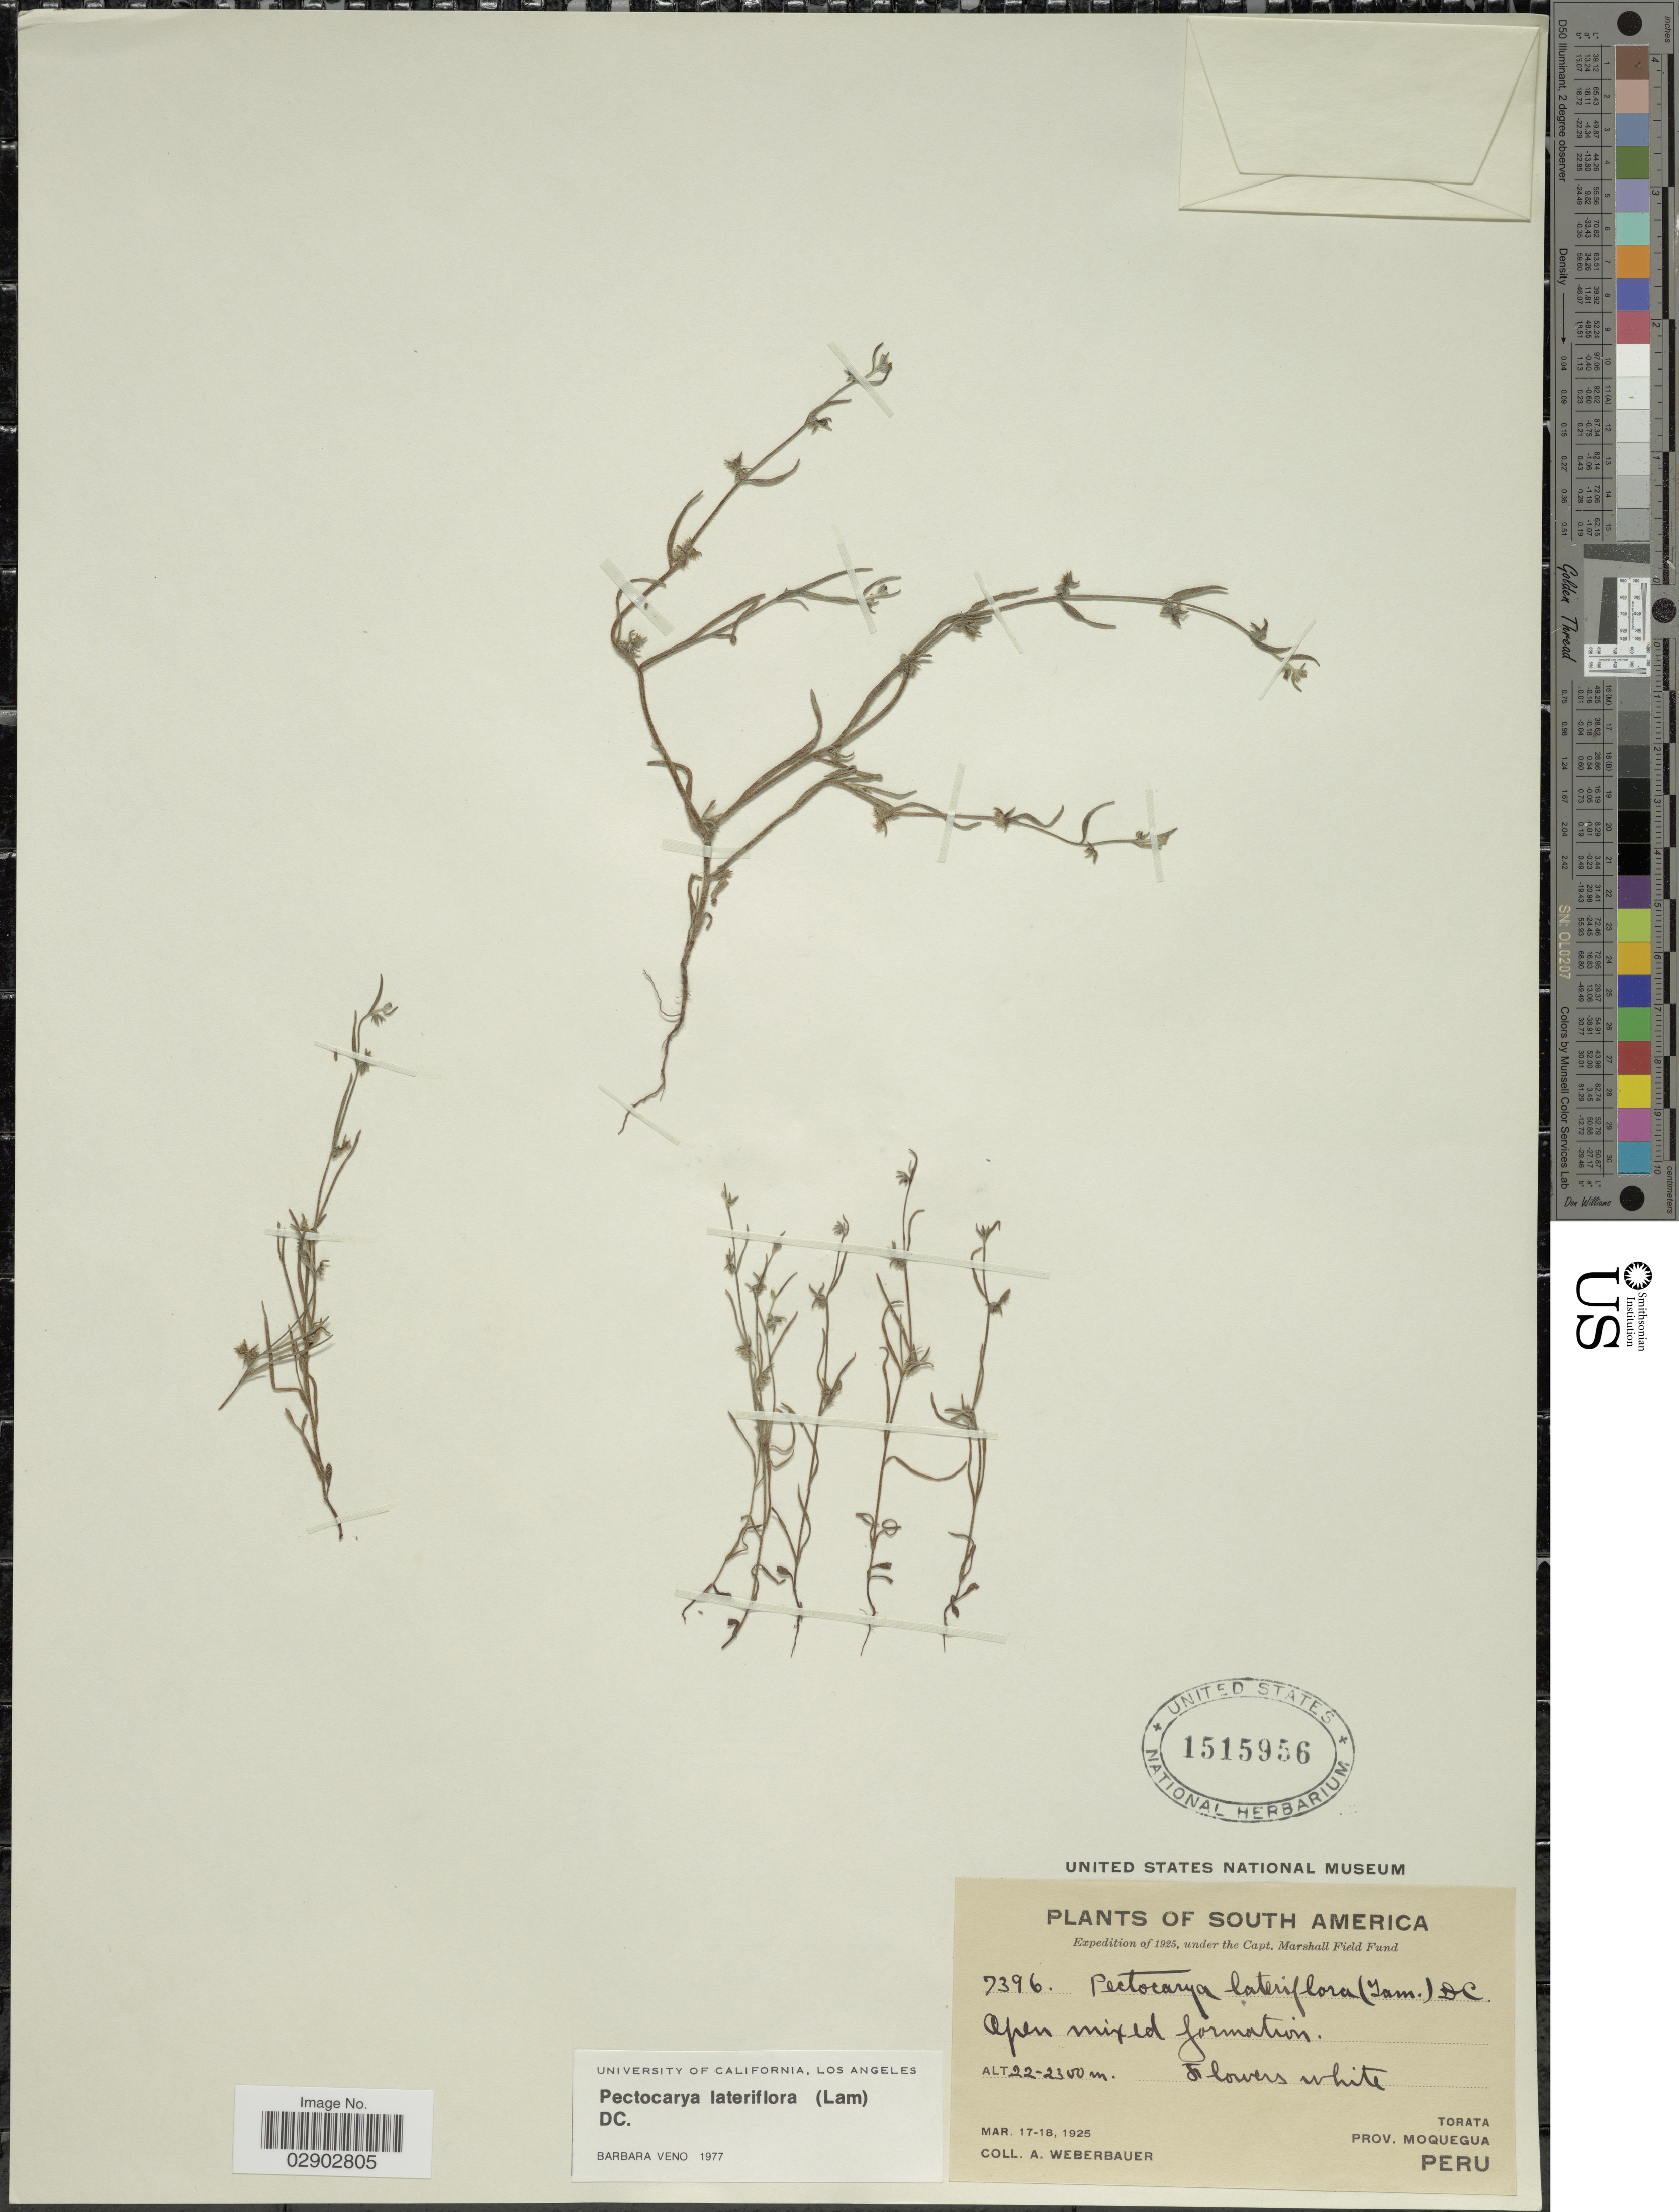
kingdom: Plantae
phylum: Tracheophyta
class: Magnoliopsida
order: Boraginales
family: Boraginaceae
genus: Pectocarya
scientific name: Pectocarya linearis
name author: (Ruiz & Pav.) DC.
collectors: A. Weberbauer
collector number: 7396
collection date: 1925-03-17/1925-03-18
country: Peru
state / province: Moquegua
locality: Torata.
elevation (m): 2200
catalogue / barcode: US 1515956